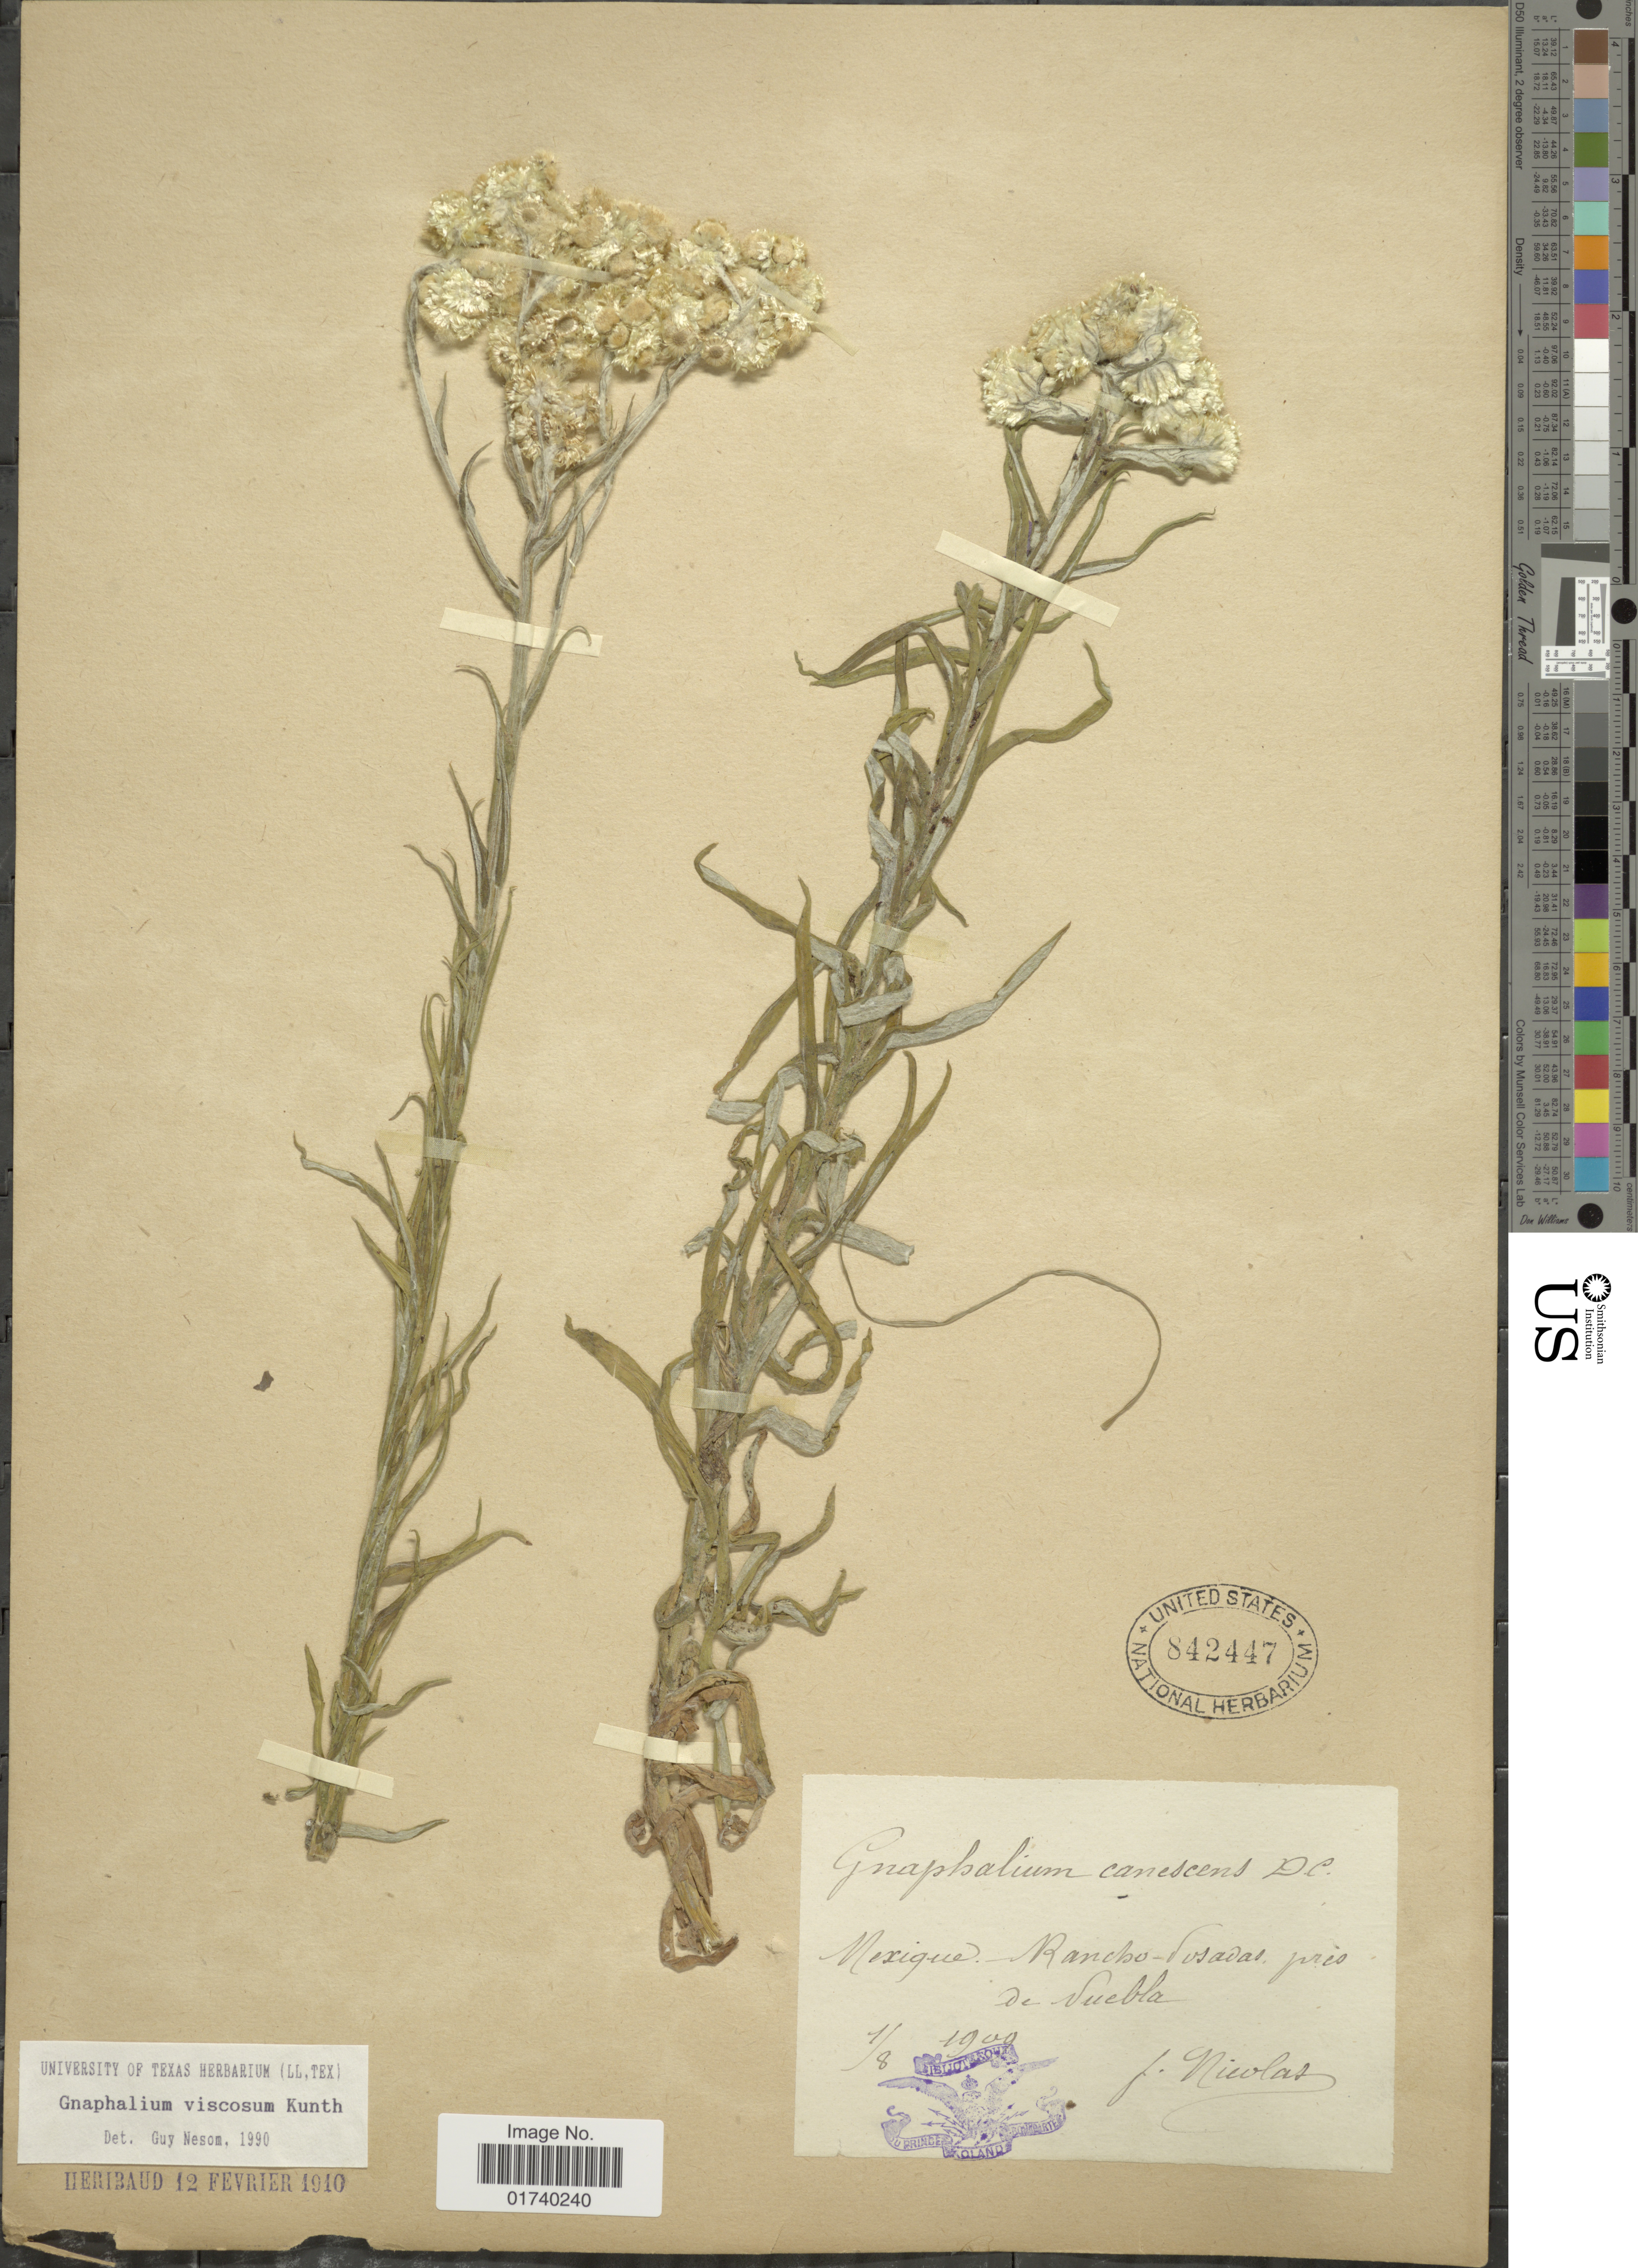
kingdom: Plantae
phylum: Tracheophyta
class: Magnoliopsida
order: Asterales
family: Asteraceae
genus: Pseudognaphalium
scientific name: Pseudognaphalium viscosum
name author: (Kunth) Anderb.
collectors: Bro. Nicolas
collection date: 1909-08-01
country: Mexico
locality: Rancho - Posadas, pres de Puebla.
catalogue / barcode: US 842447